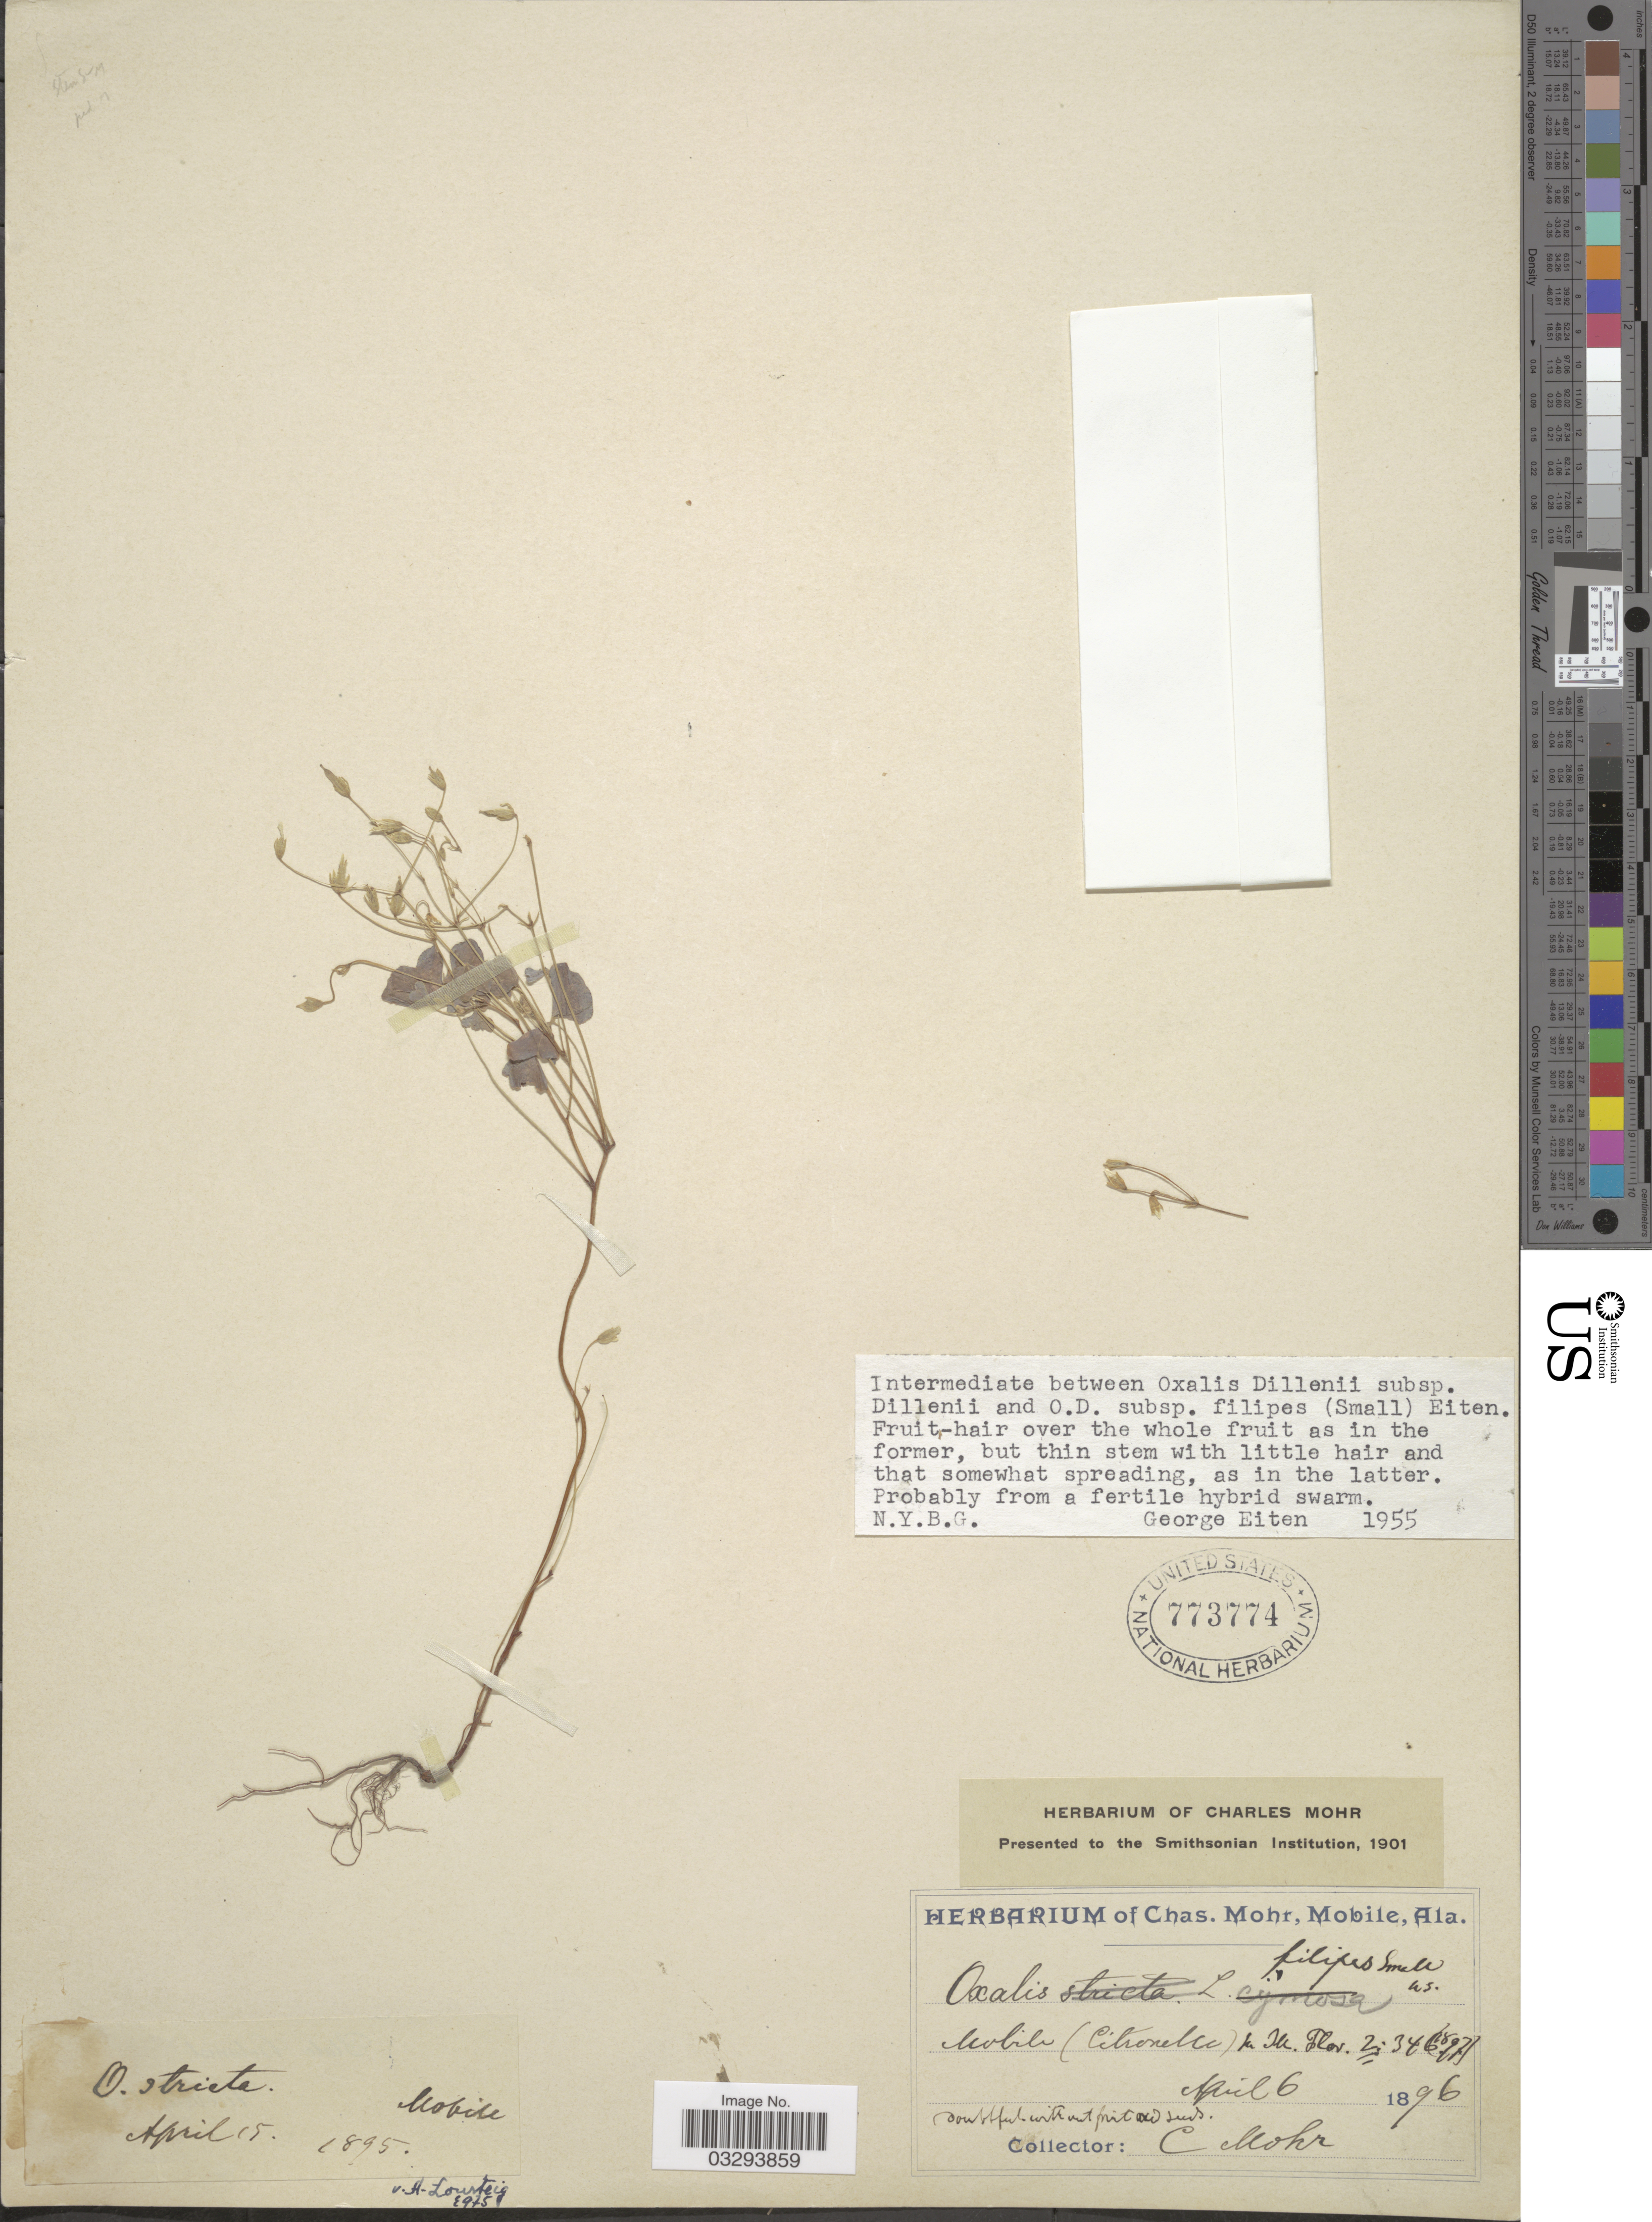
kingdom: Plantae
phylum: Tracheophyta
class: Magnoliopsida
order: Oxalidales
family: Oxalidaceae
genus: Oxalis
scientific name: Oxalis stricta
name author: L.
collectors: Mohr, C. T. (herbarium)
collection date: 1896-04-06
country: United States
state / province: Alabama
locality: Mobile.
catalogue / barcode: US 773774